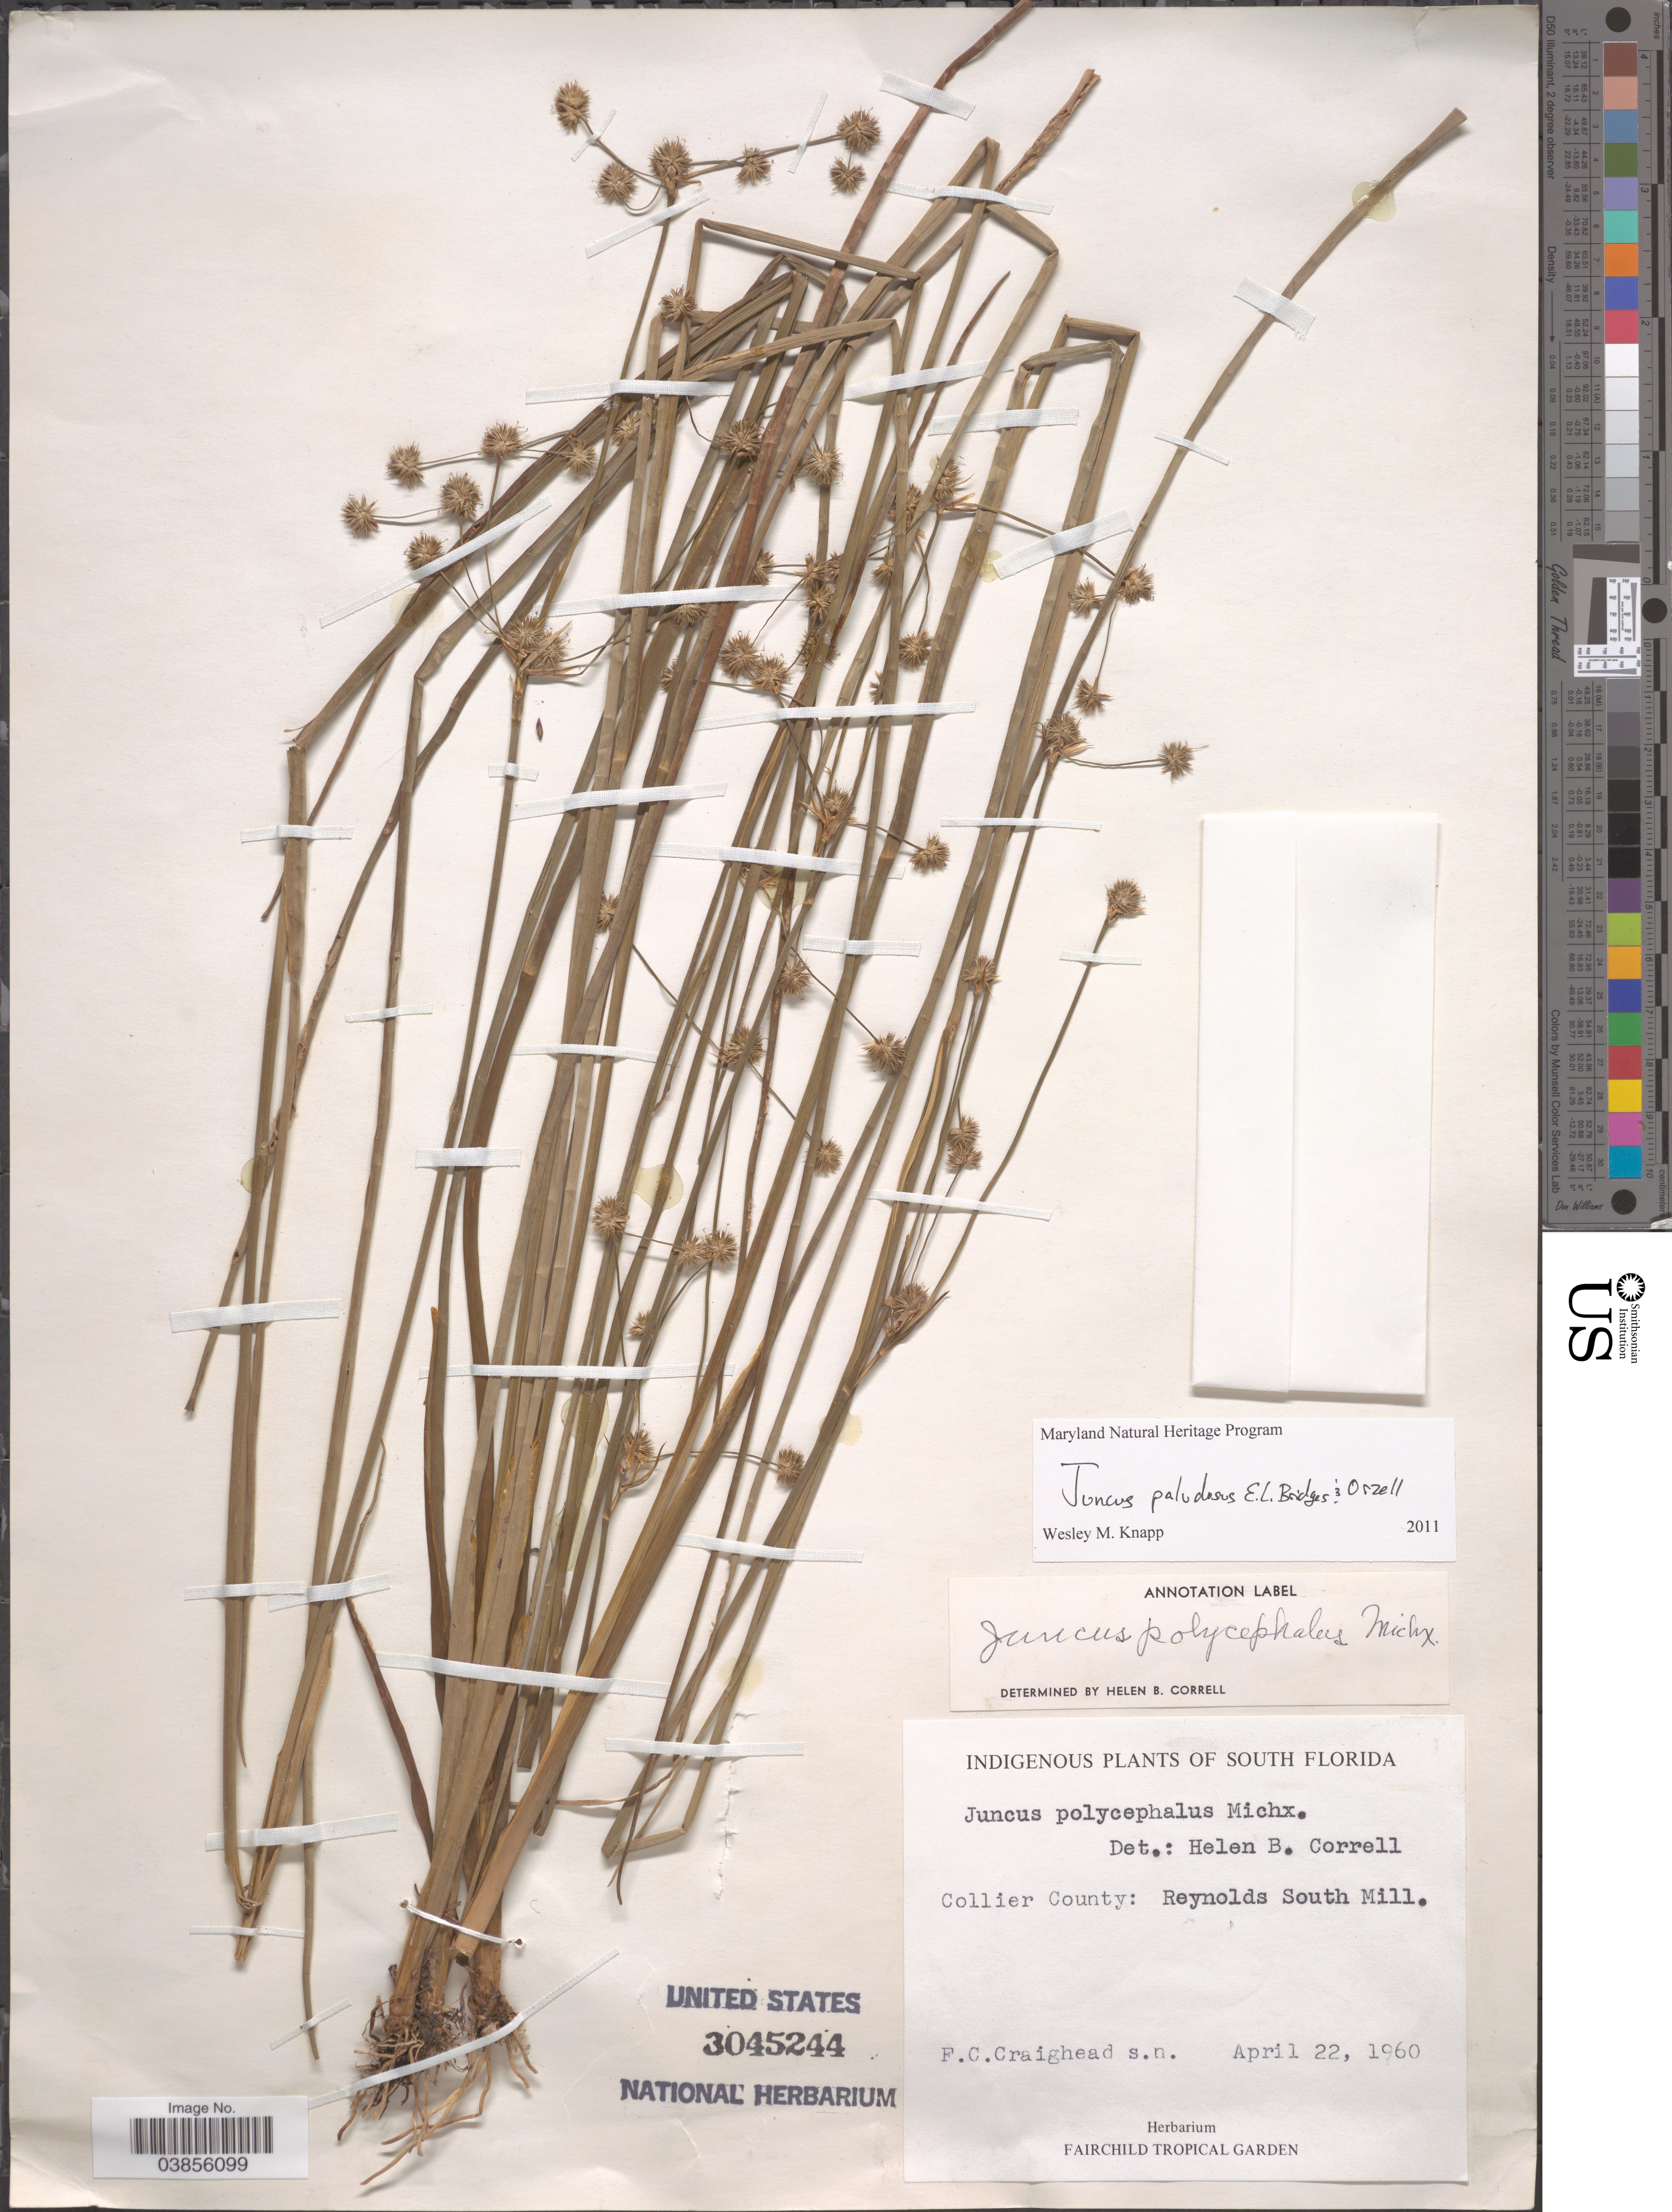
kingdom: Plantae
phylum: Tracheophyta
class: Liliopsida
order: Poales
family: Juncaceae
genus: Juncus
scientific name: Juncus paludosus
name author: E.L. Bridges & Orzell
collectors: F. Craighead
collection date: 1960-04-22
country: United States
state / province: Florida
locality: South Florida. Collier County: Reynolds South Mill.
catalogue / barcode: US 3045244